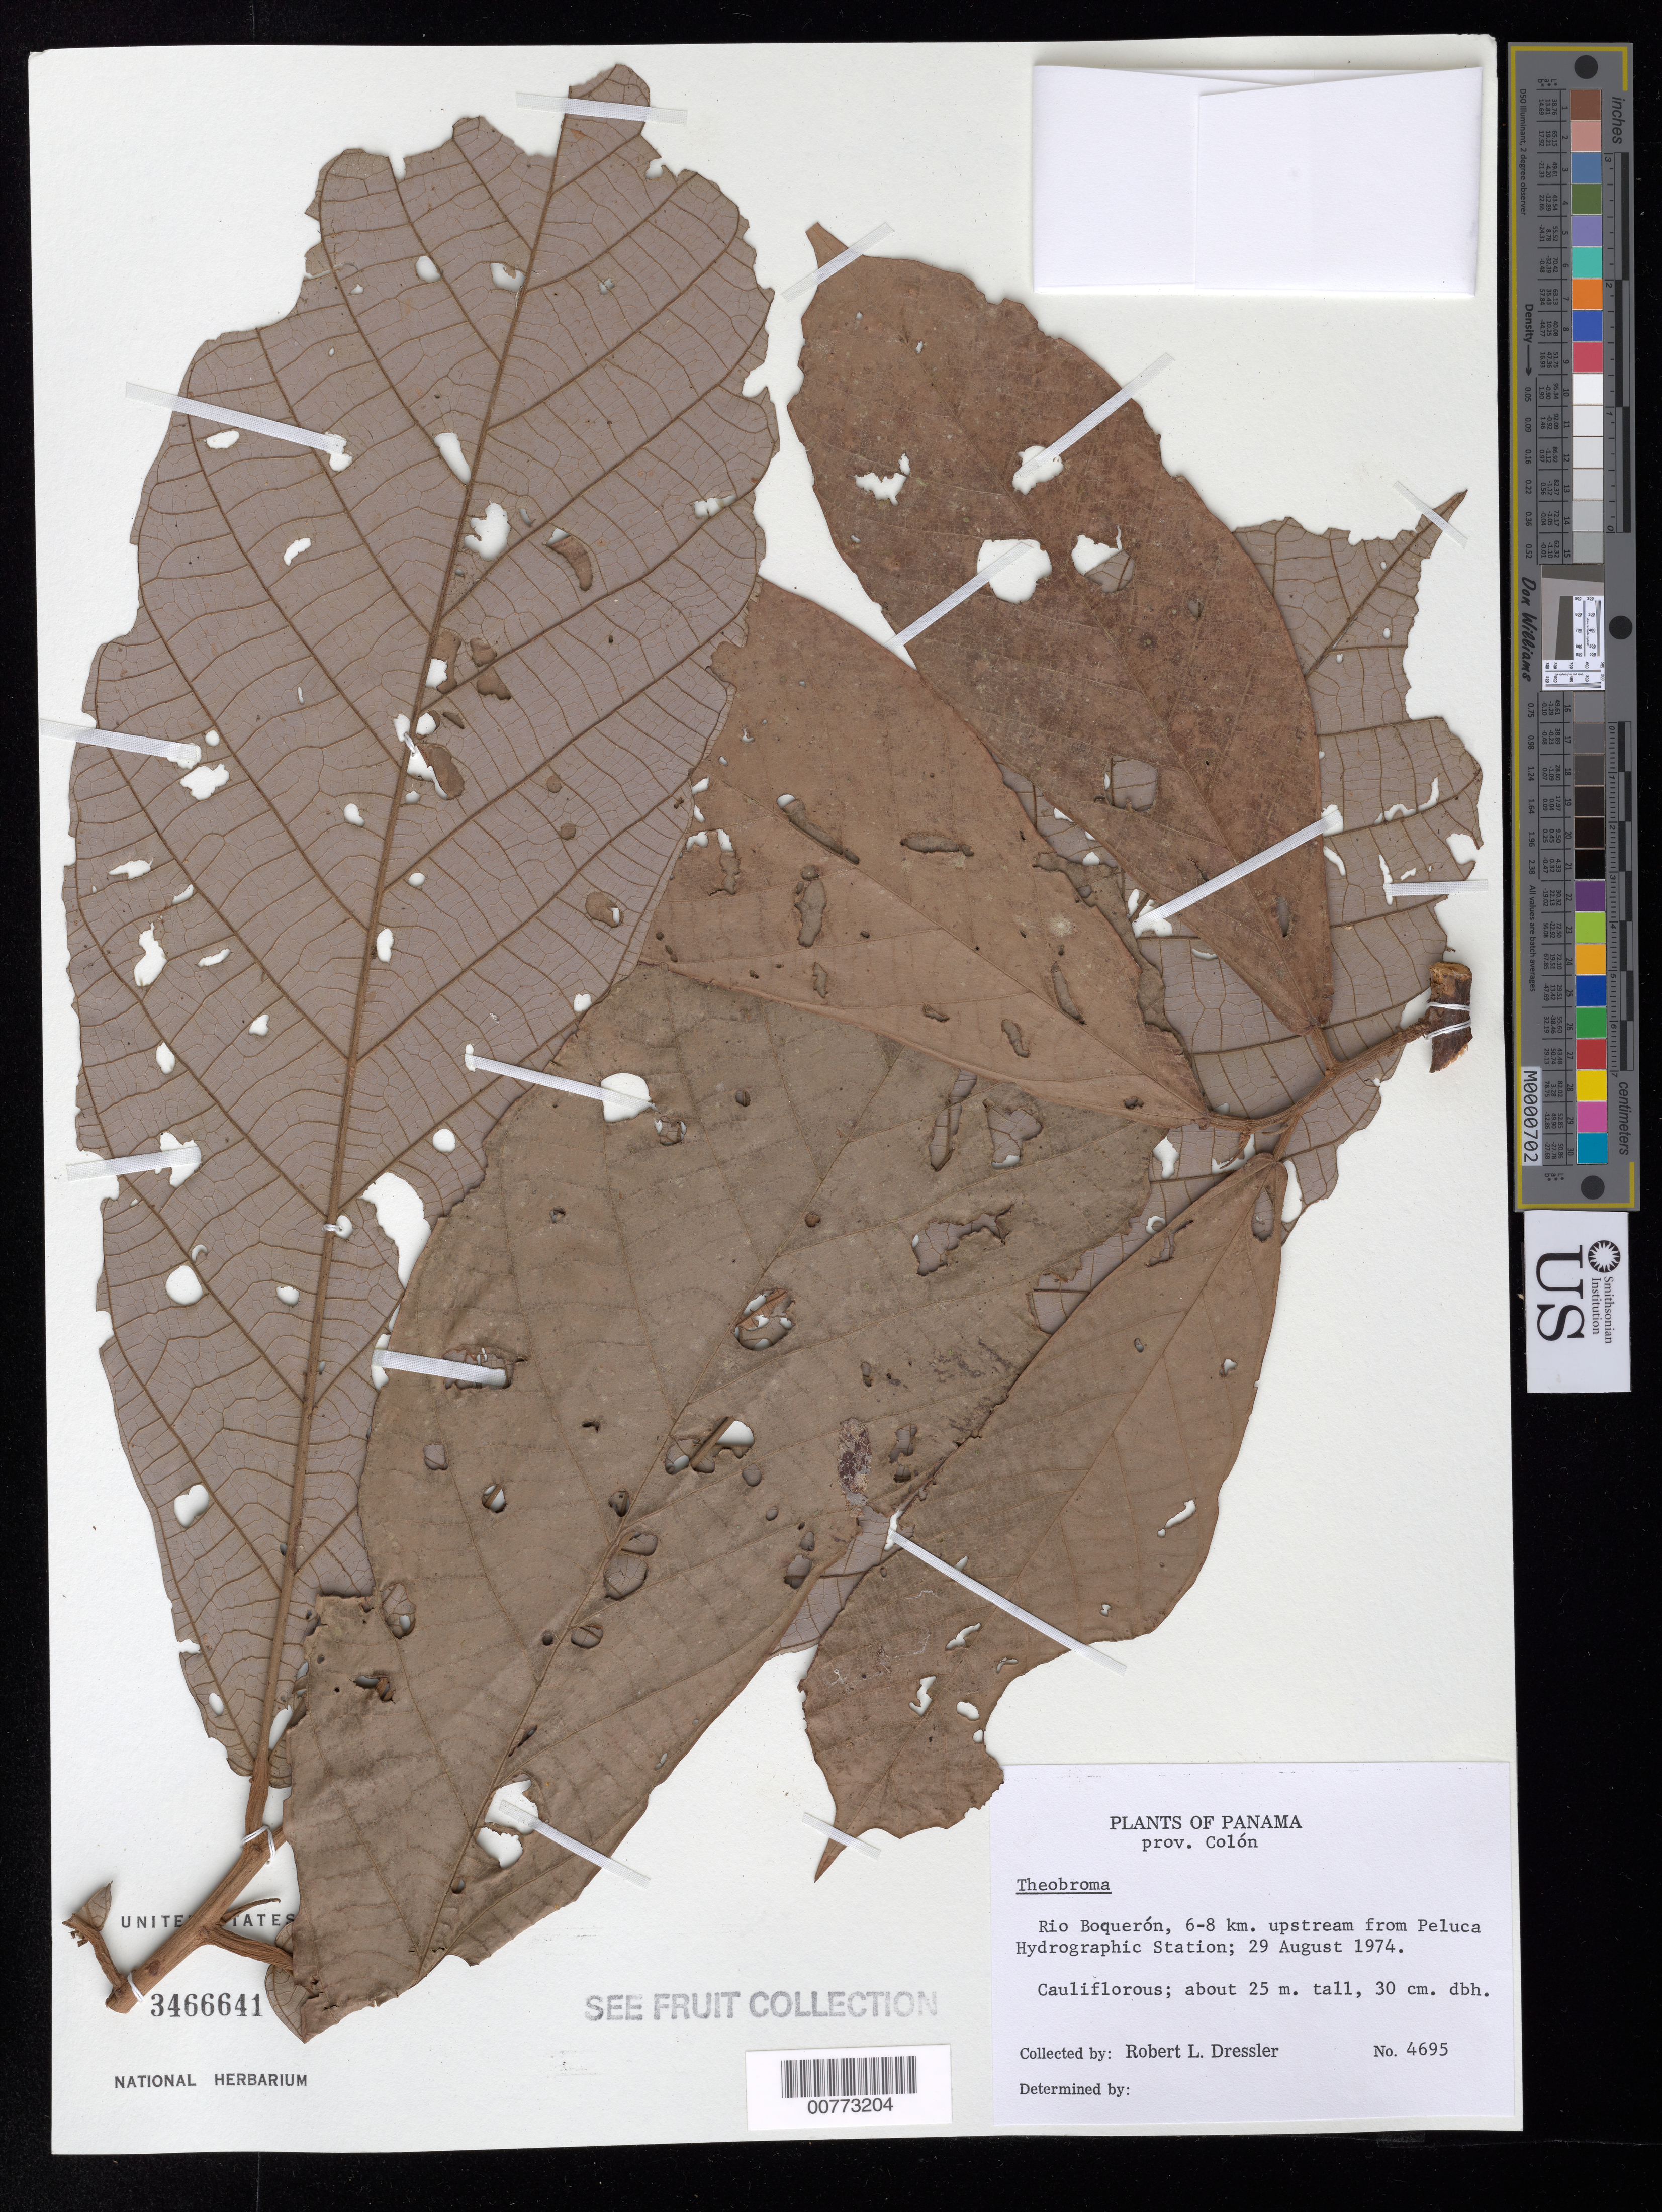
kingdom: Plantae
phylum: Tracheophyta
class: Magnoliopsida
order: Malvales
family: Malvaceae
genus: Theobroma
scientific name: Theobroma sp.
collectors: R. Dressler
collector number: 4695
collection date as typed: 29 Aug 1974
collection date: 1974-08-29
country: Panama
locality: Río Boquerón, 6-8 km, upstream from Peluca Hydrogeographic Station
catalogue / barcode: US 3466641